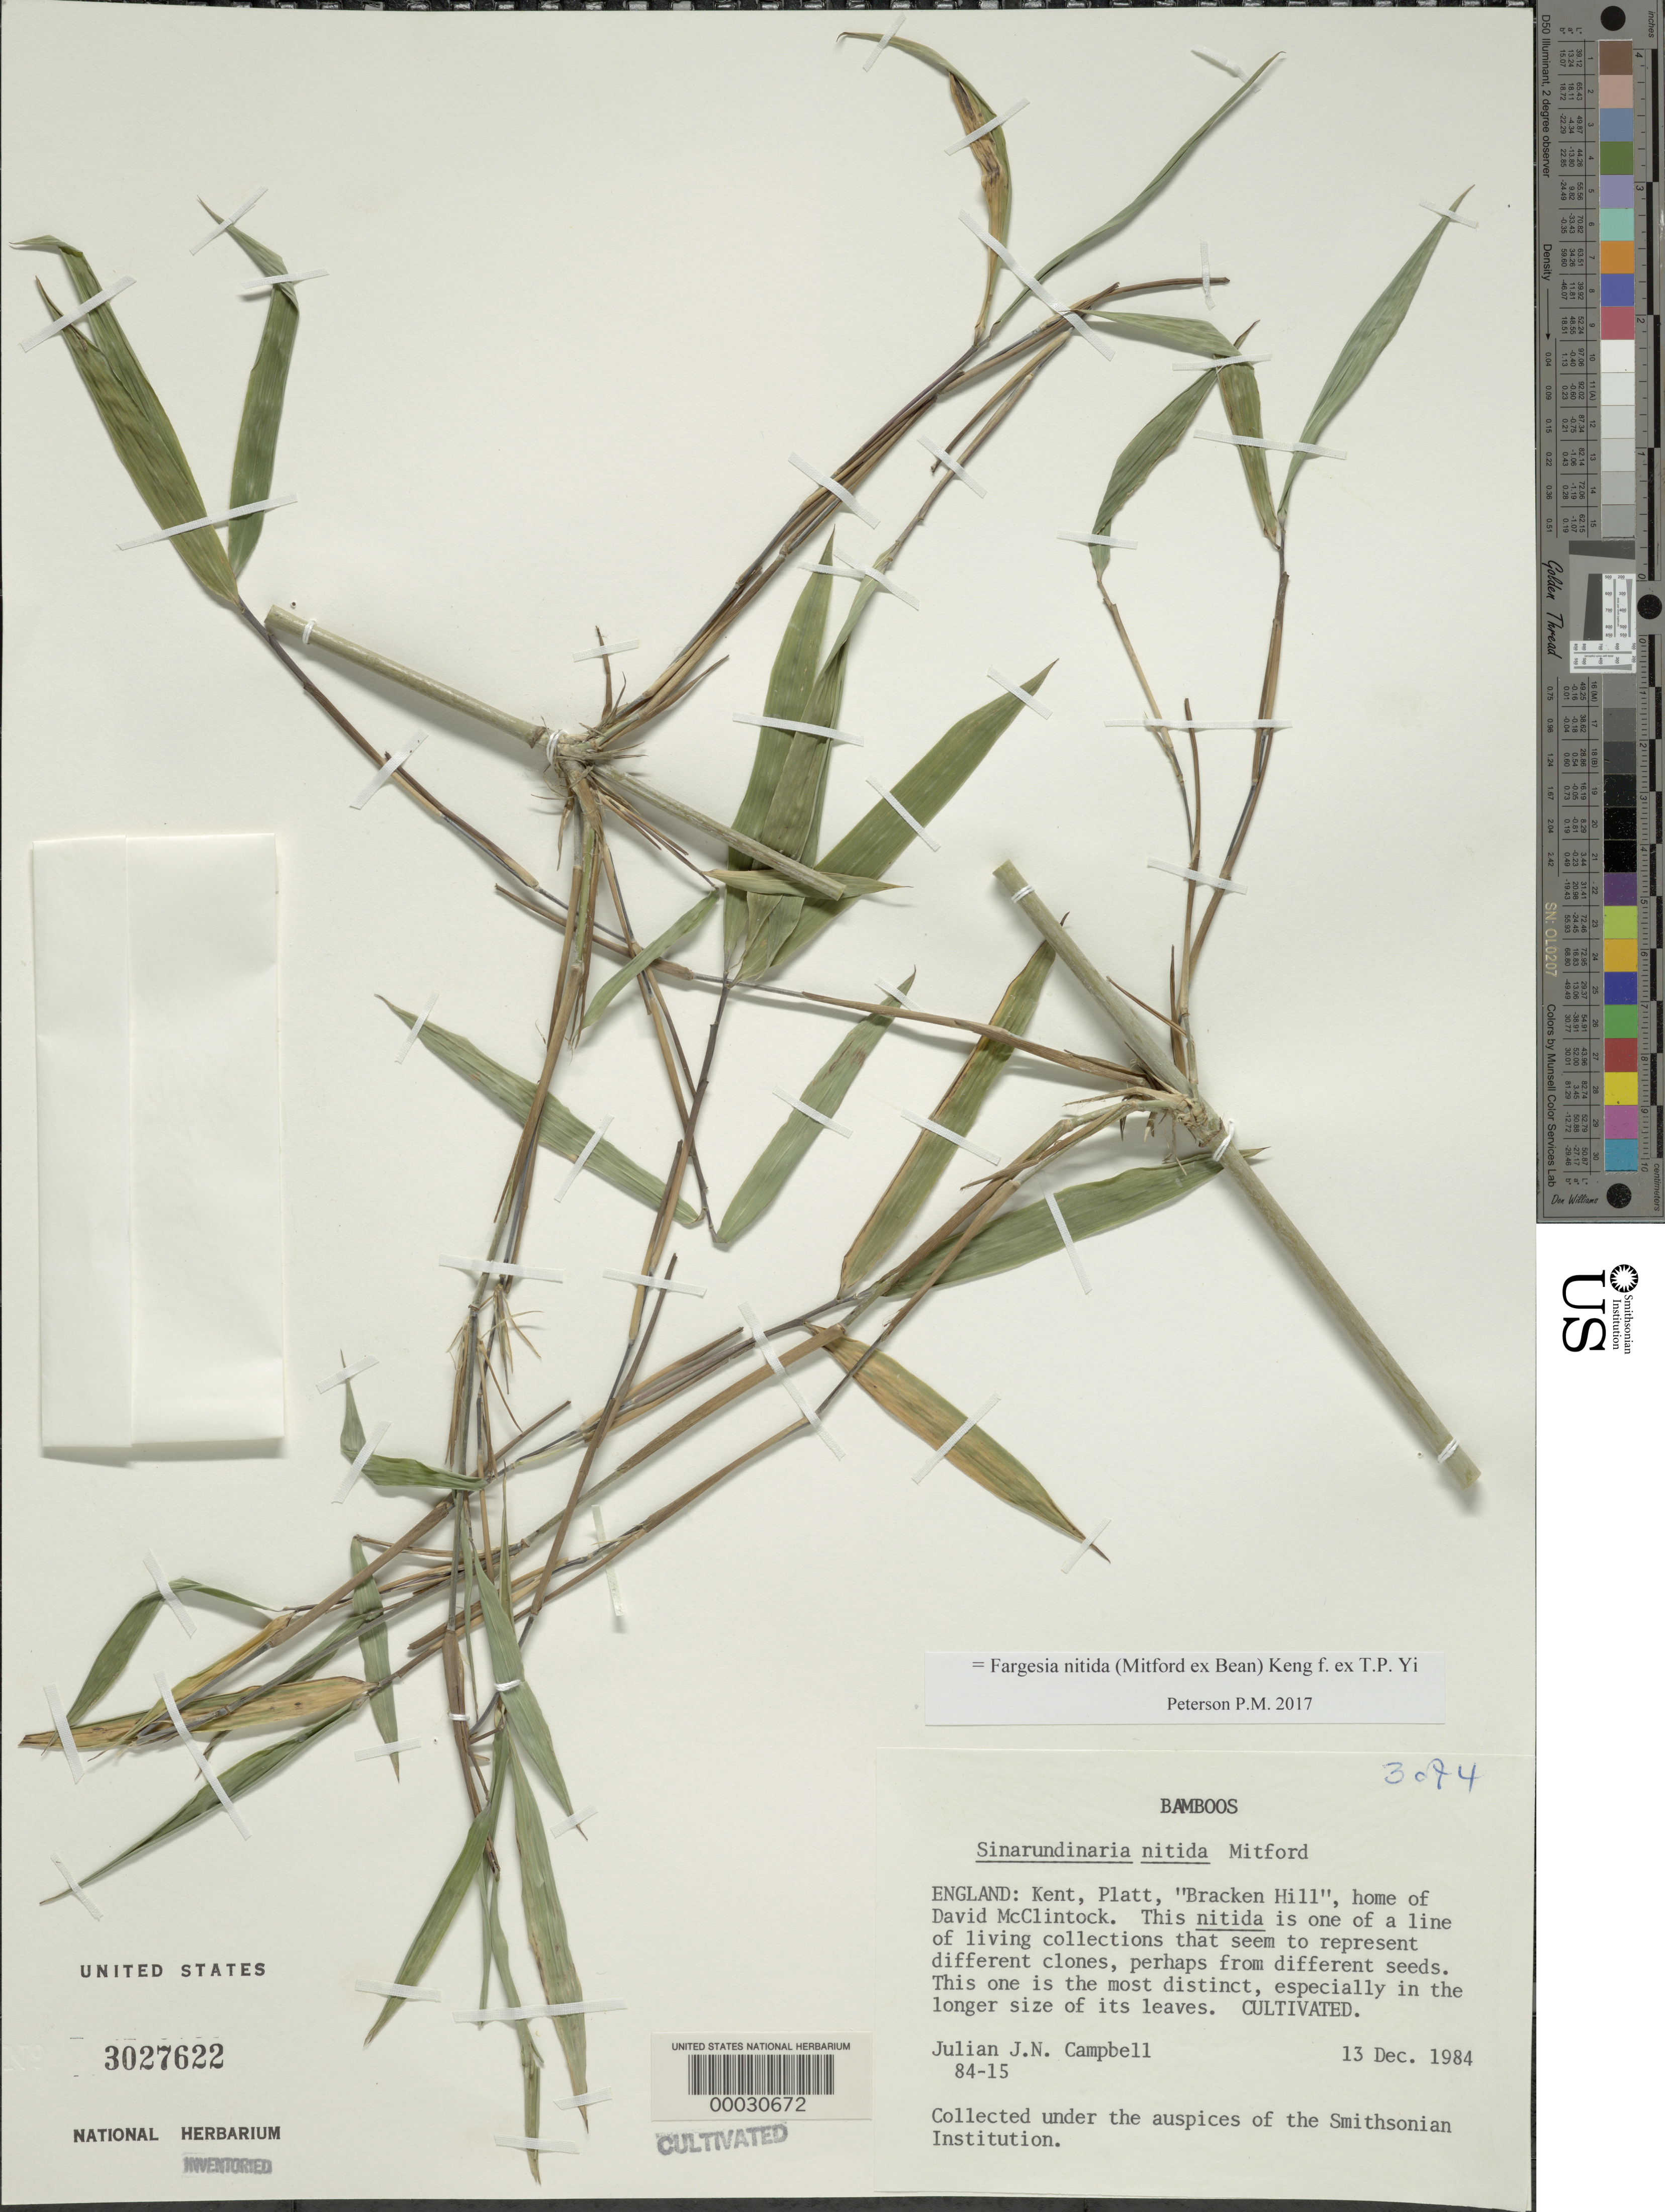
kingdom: Plantae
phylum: Tracheophyta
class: Liliopsida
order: Poales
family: Poaceae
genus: Fargesia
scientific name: Fargesia nitida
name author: (Mitford ex Stapf) Keng f. ex T.P. Yi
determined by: Poaceae Reorganization Project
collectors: J. E. Campbell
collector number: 84-15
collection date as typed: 13 Dec 1984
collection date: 1984-12-13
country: United Kingdom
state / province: England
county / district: Kent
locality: Platt, bracken hill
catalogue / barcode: US 3027622